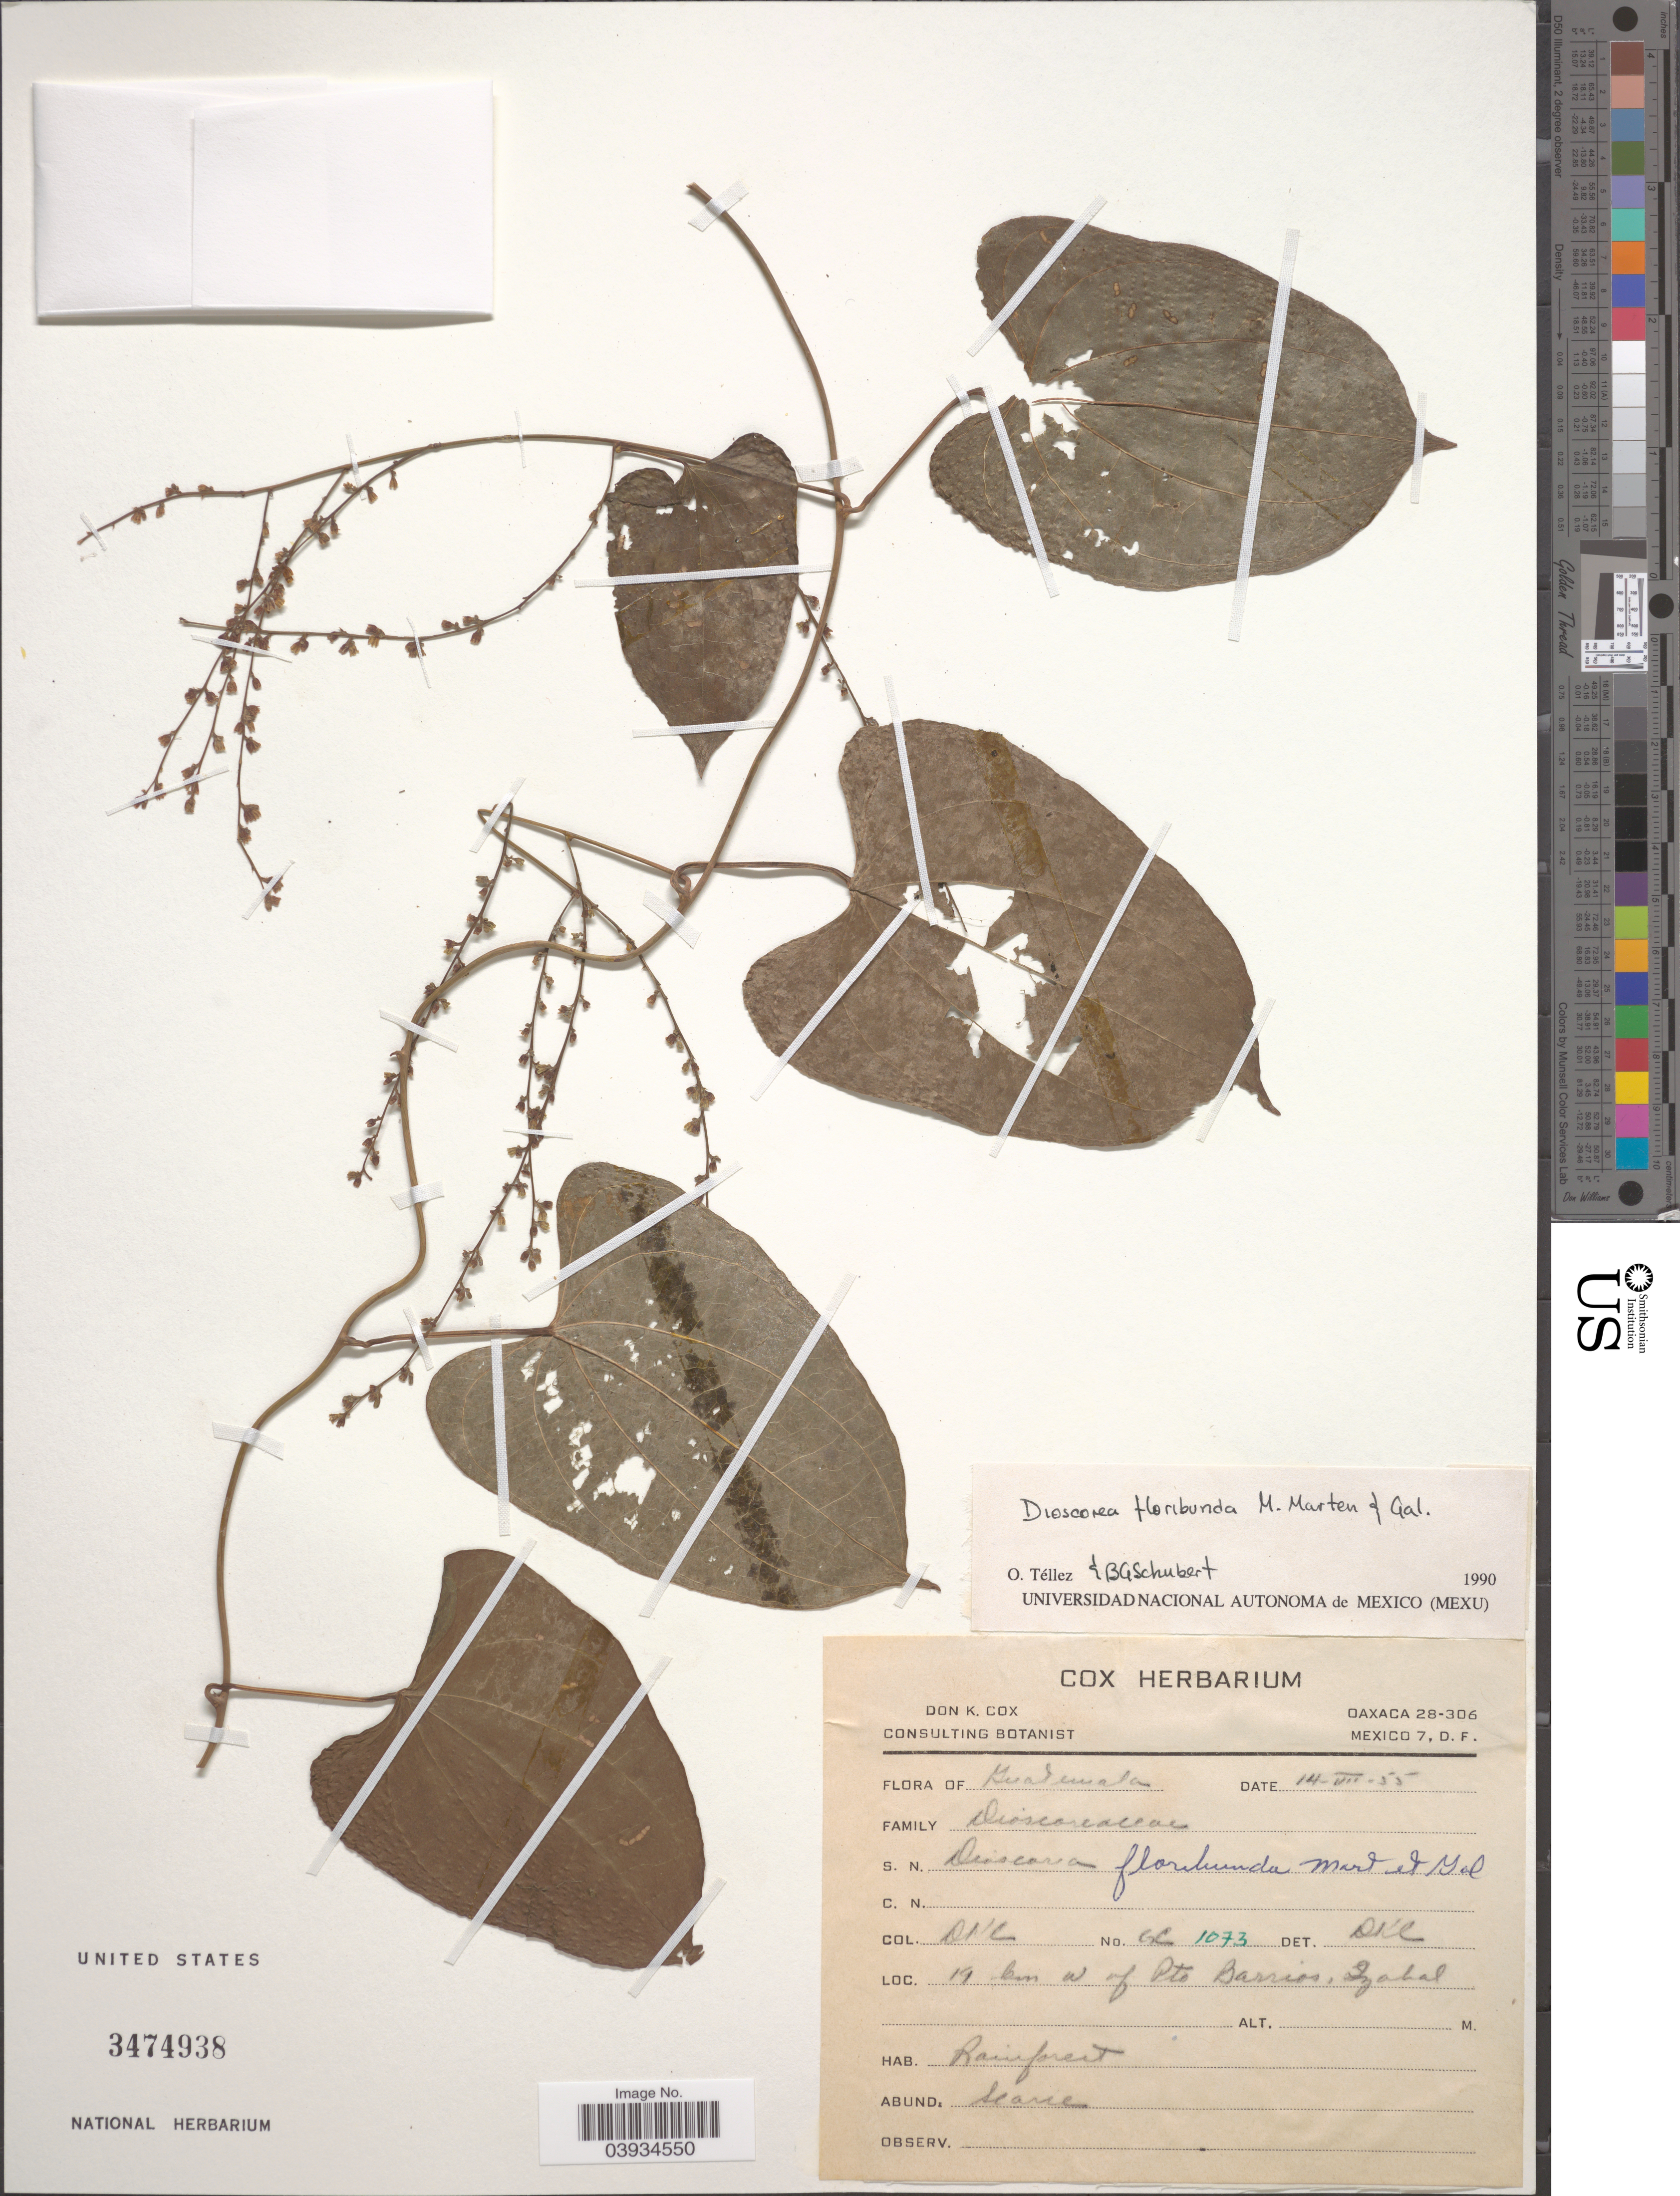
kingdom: Plantae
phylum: Tracheophyta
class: Liliopsida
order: Dioscoreales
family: Dioscoreaceae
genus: Dioscorea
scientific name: Dioscorea floribunda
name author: M. Martens & Galeotti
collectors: D. Cox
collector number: GC1073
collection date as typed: Transcribed d/m/y: 14/7/55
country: Guatemala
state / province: Izabal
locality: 19 km W of Pto Barrios.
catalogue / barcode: US 3474938